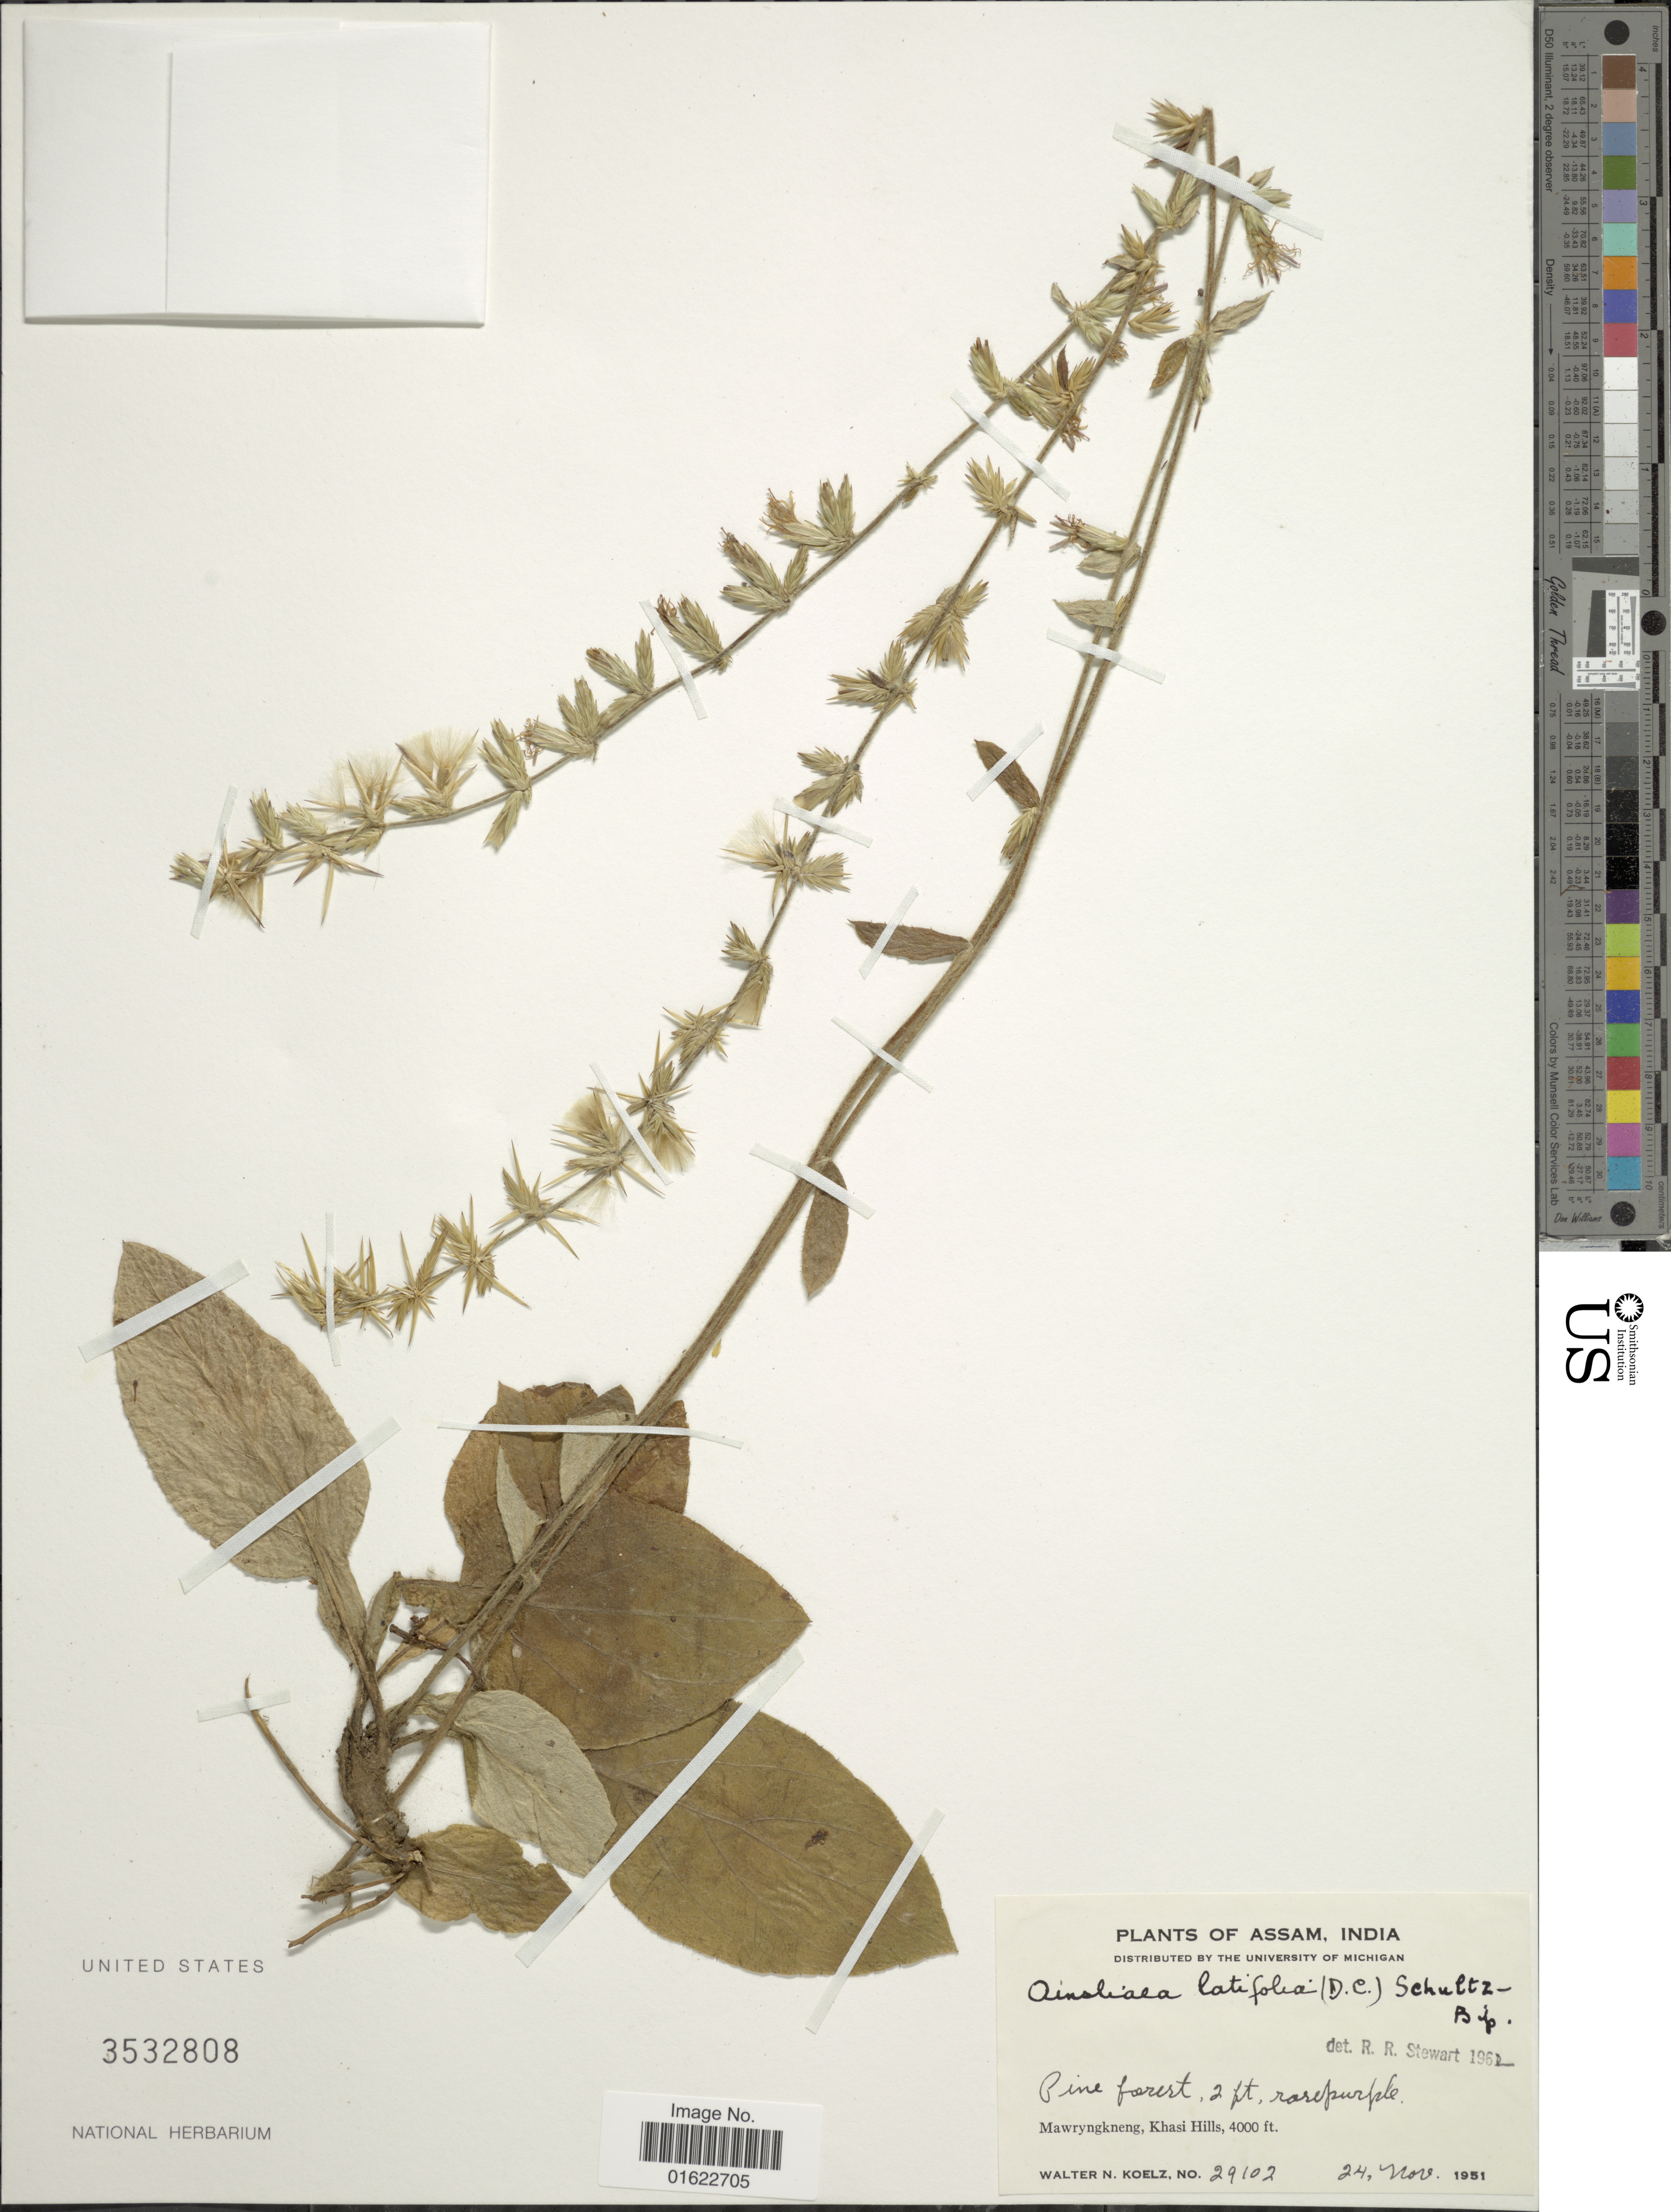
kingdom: Plantae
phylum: Tracheophyta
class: Magnoliopsida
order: Asterales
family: Asteraceae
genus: Ainsliaea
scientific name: Ainsliaea latifolia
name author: (D. Don) Sch. Bip.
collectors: W. N. Koelz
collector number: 29102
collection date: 1951-11-24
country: India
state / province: Meghalaya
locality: Mawryngkneng, Khasi Hills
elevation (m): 1219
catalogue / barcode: US 3532808